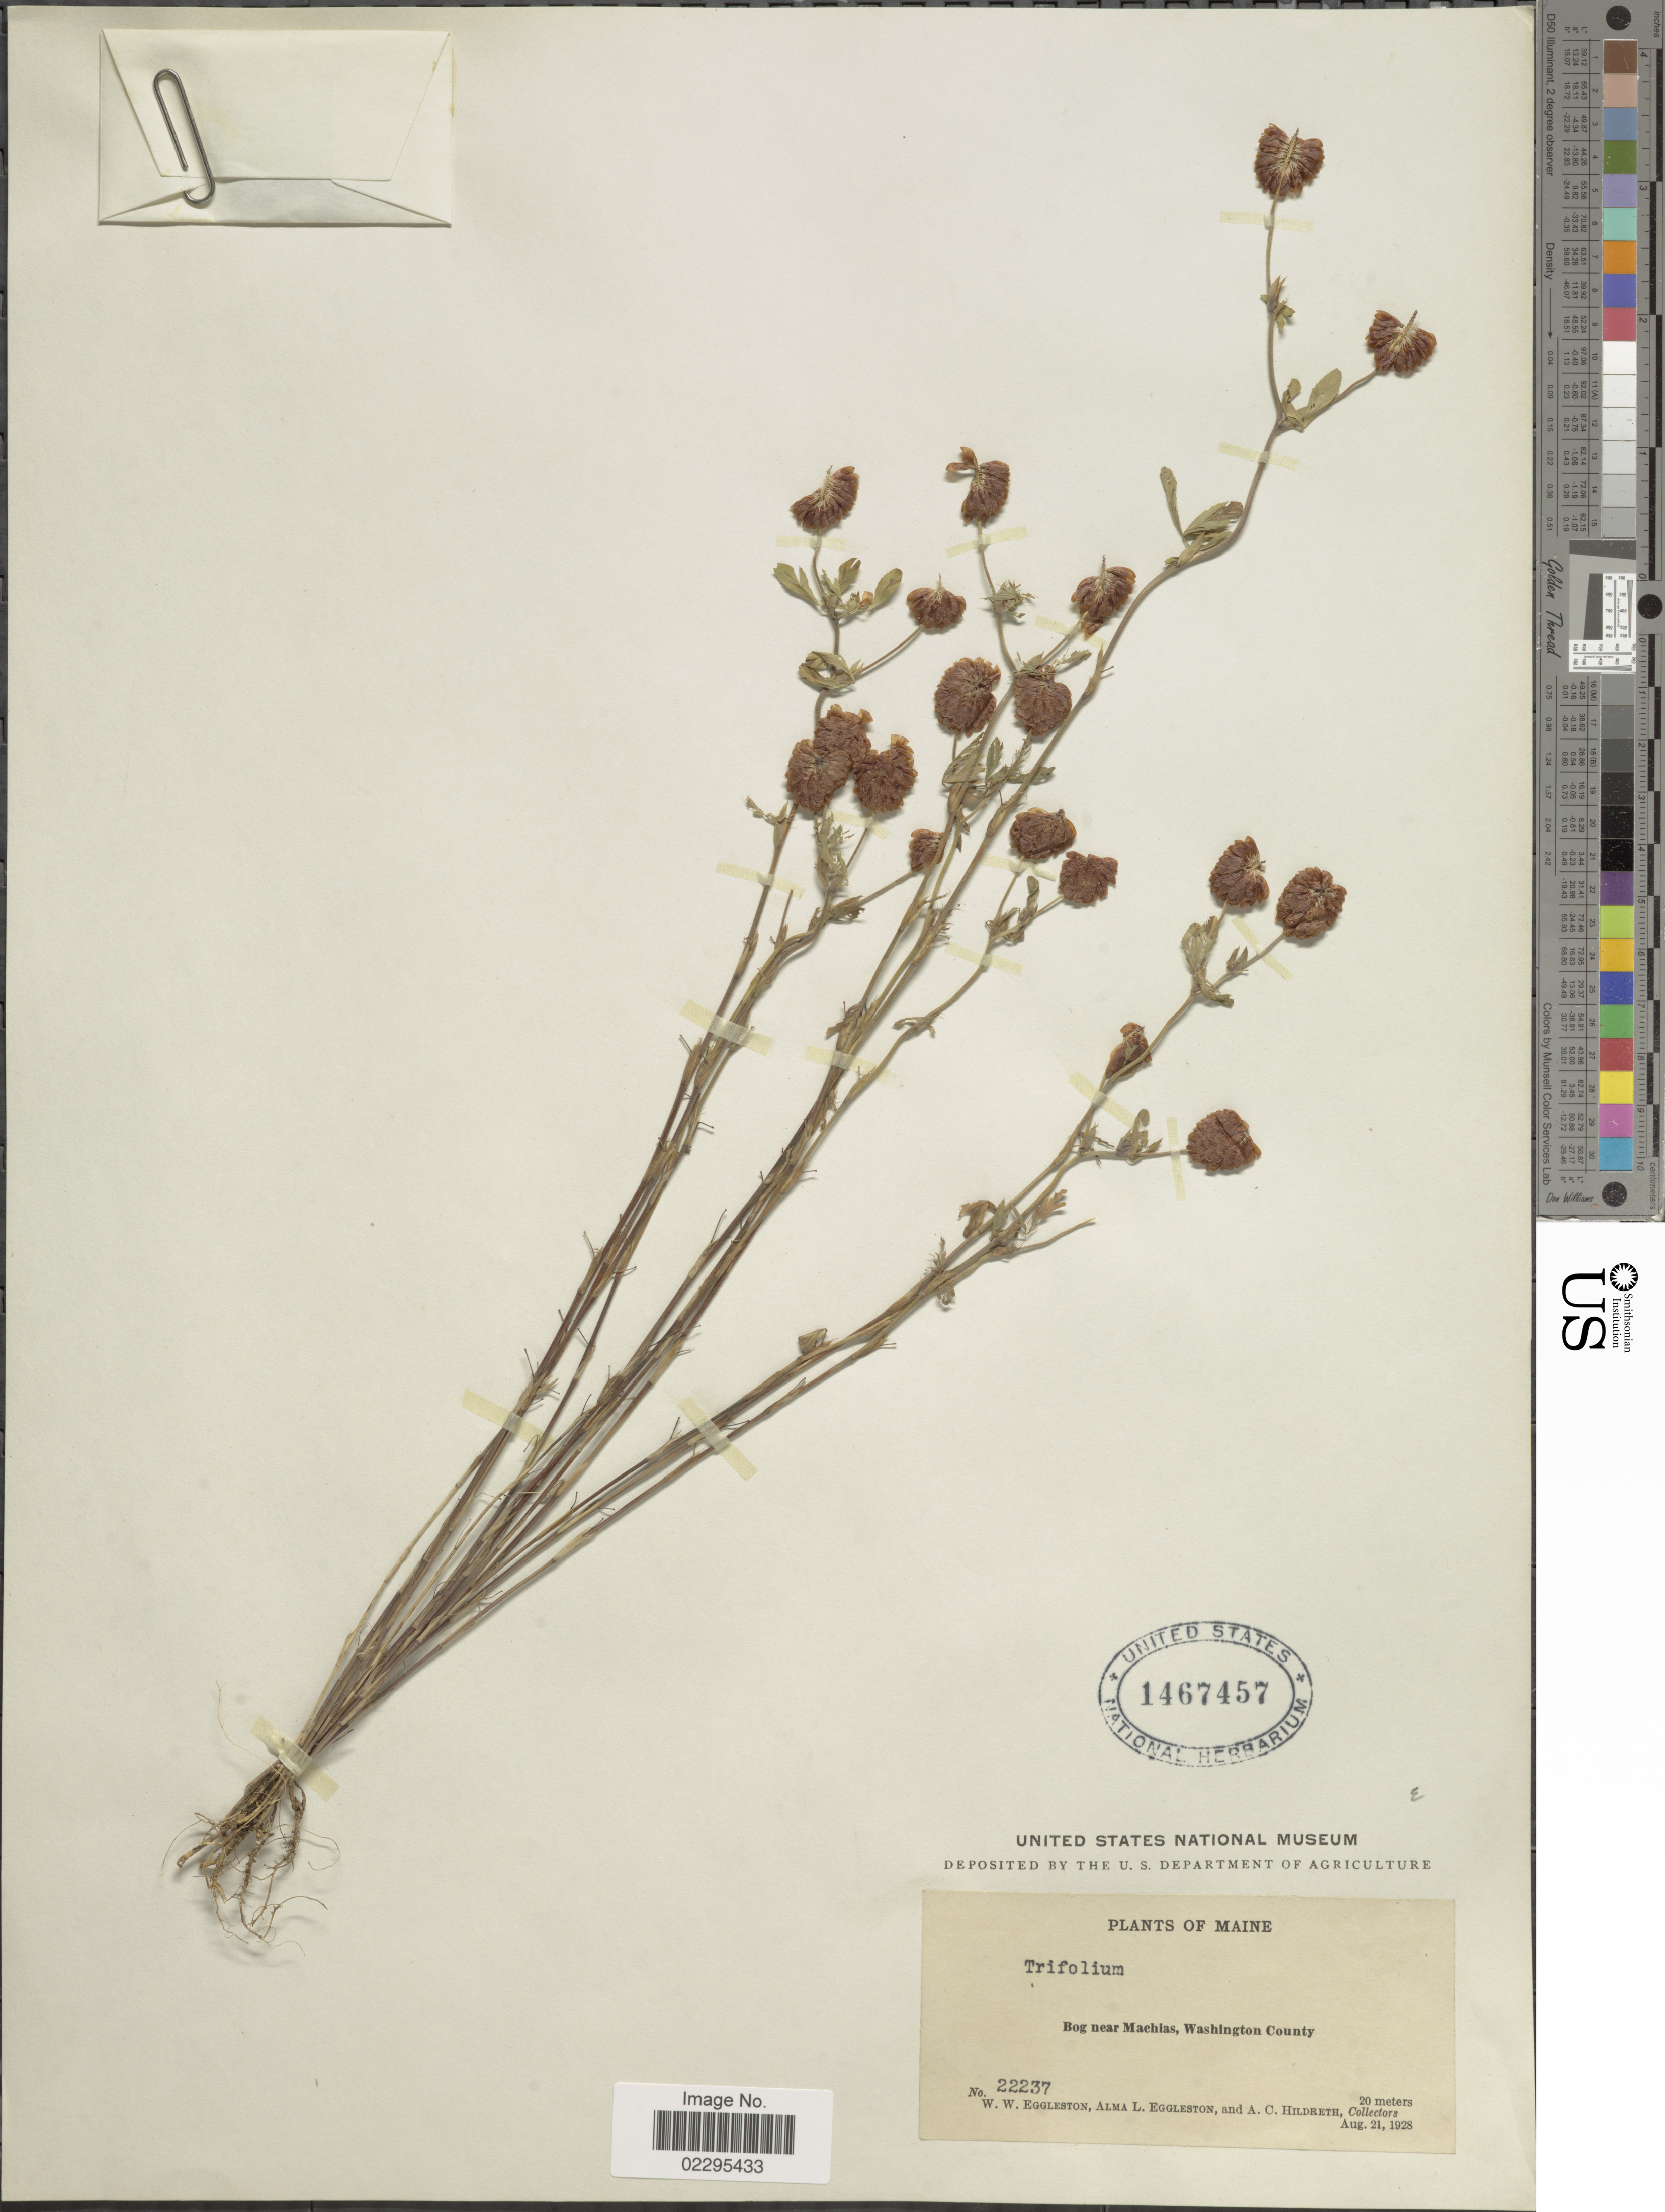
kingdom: Plantae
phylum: Tracheophyta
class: Magnoliopsida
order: Fabales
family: Fabaceae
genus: Trifolium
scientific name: Trifolium agrarium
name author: L.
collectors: W. W. Eggleston, A. Eggleston & A. Hildreth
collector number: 22237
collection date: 1928-08-21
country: United States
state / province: Maine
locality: Near Machias, Washington County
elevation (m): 20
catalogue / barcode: US 1467457